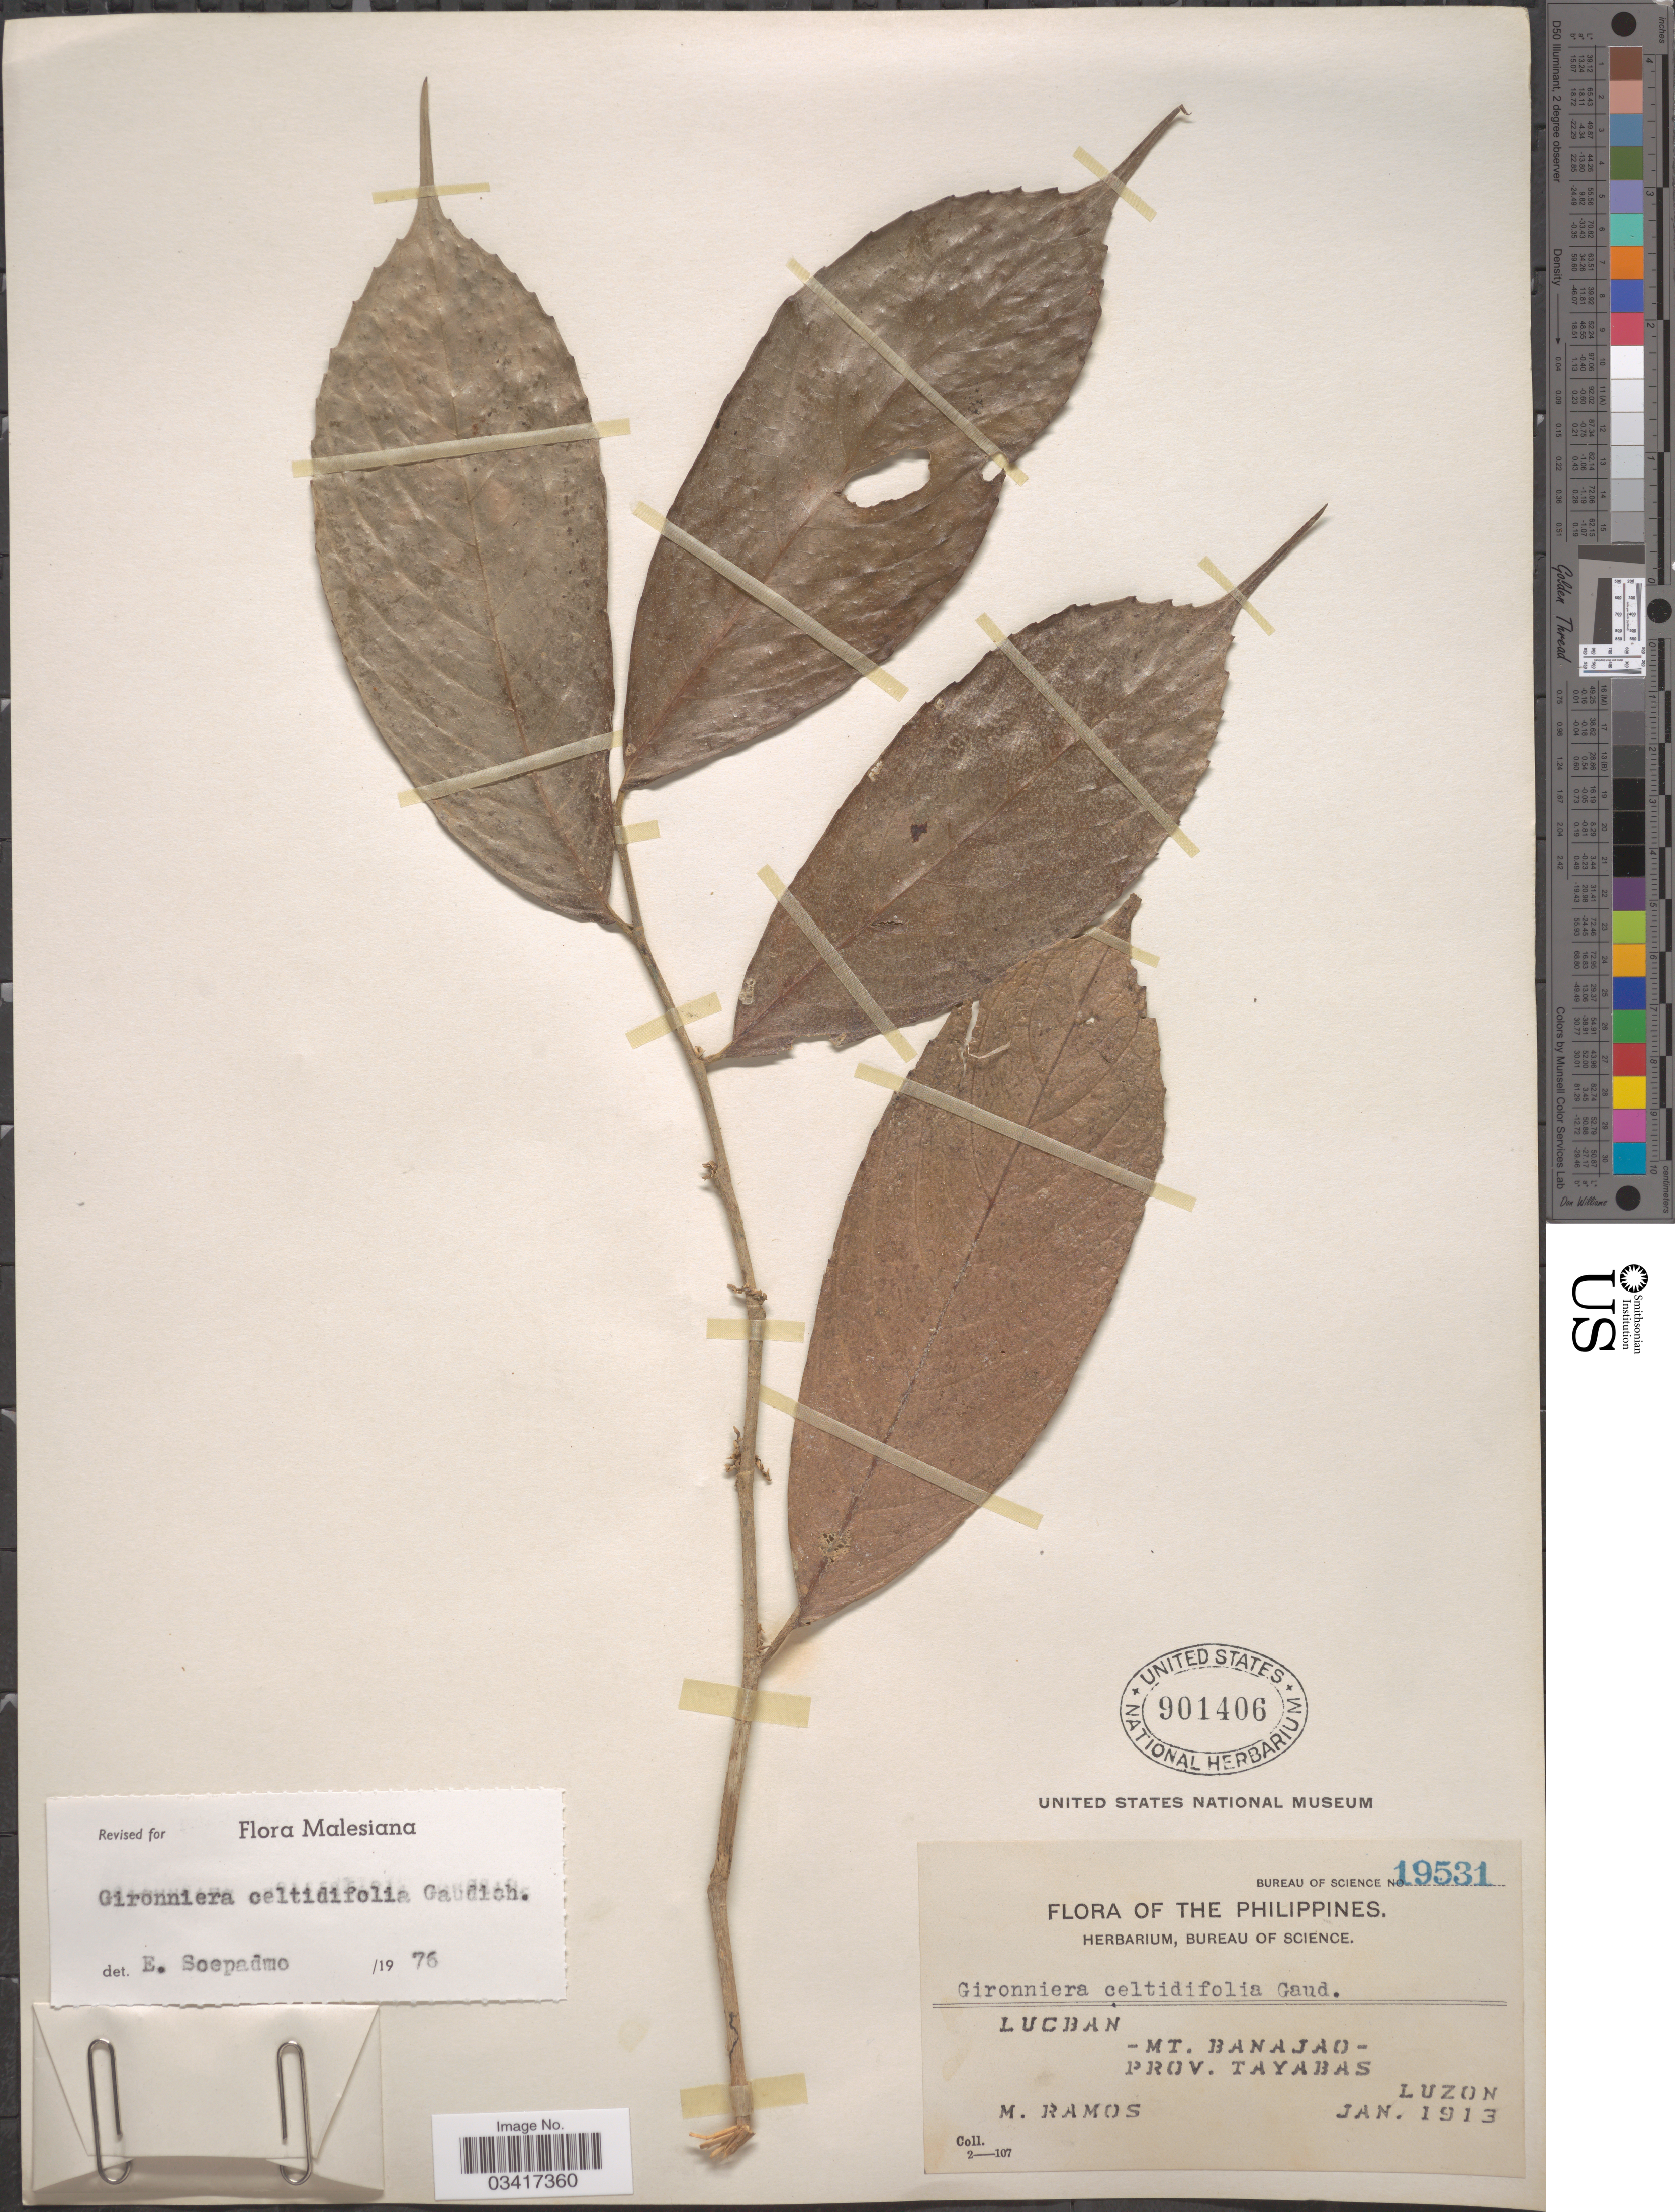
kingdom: Plantae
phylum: Tracheophyta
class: Magnoliopsida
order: Rosales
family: Cannabaceae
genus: Gironniera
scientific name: Gironniera celtidifolia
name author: Gaudich.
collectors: M. Ramos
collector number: Bureau of Science 19531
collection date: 1913-01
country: Philippines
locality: Lucban, Mt. Banajao - Prov. Tayabas. Luzon.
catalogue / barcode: US 901406